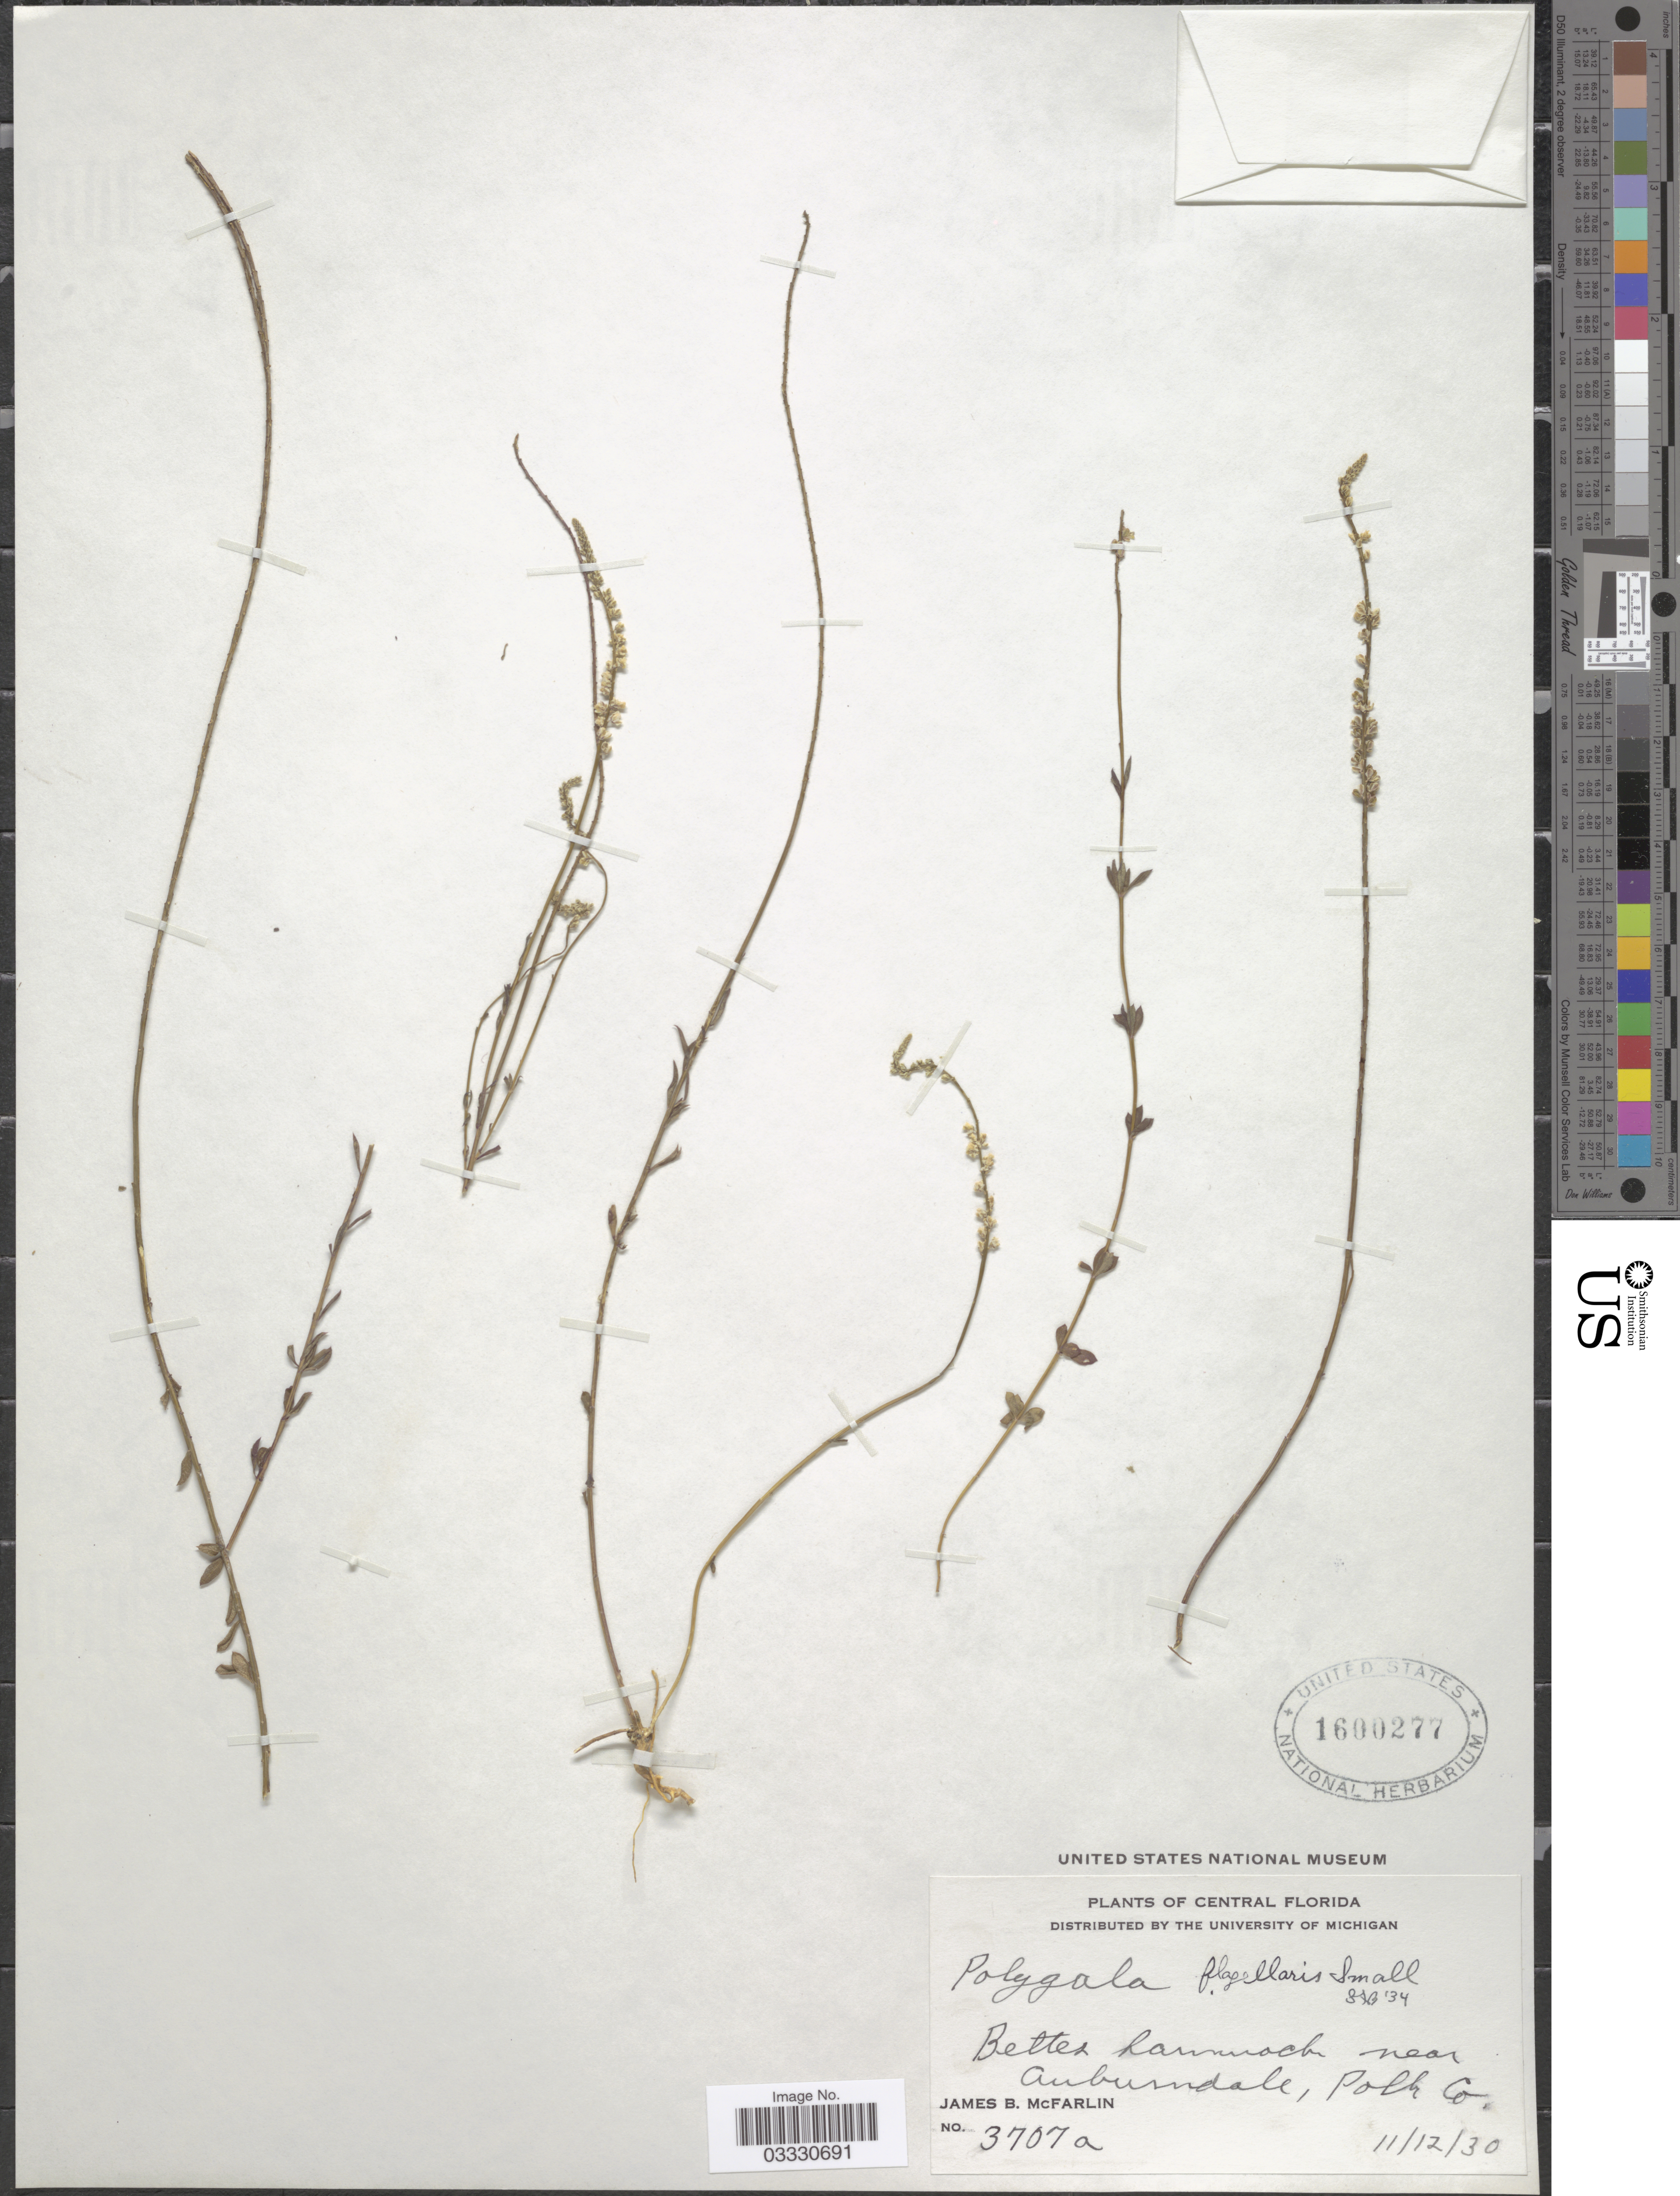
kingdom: Plantae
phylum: Tracheophyta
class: Magnoliopsida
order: Fabales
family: Polygalaceae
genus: Polygala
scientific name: Polygala flagellaris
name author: Small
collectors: J. McFarlin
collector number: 3707a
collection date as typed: Transcribed d/m/y: 12/11/30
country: United States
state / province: Florida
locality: Central Florida. Bettes hammock near Auburndale, Polk Co.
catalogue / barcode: US 1600277